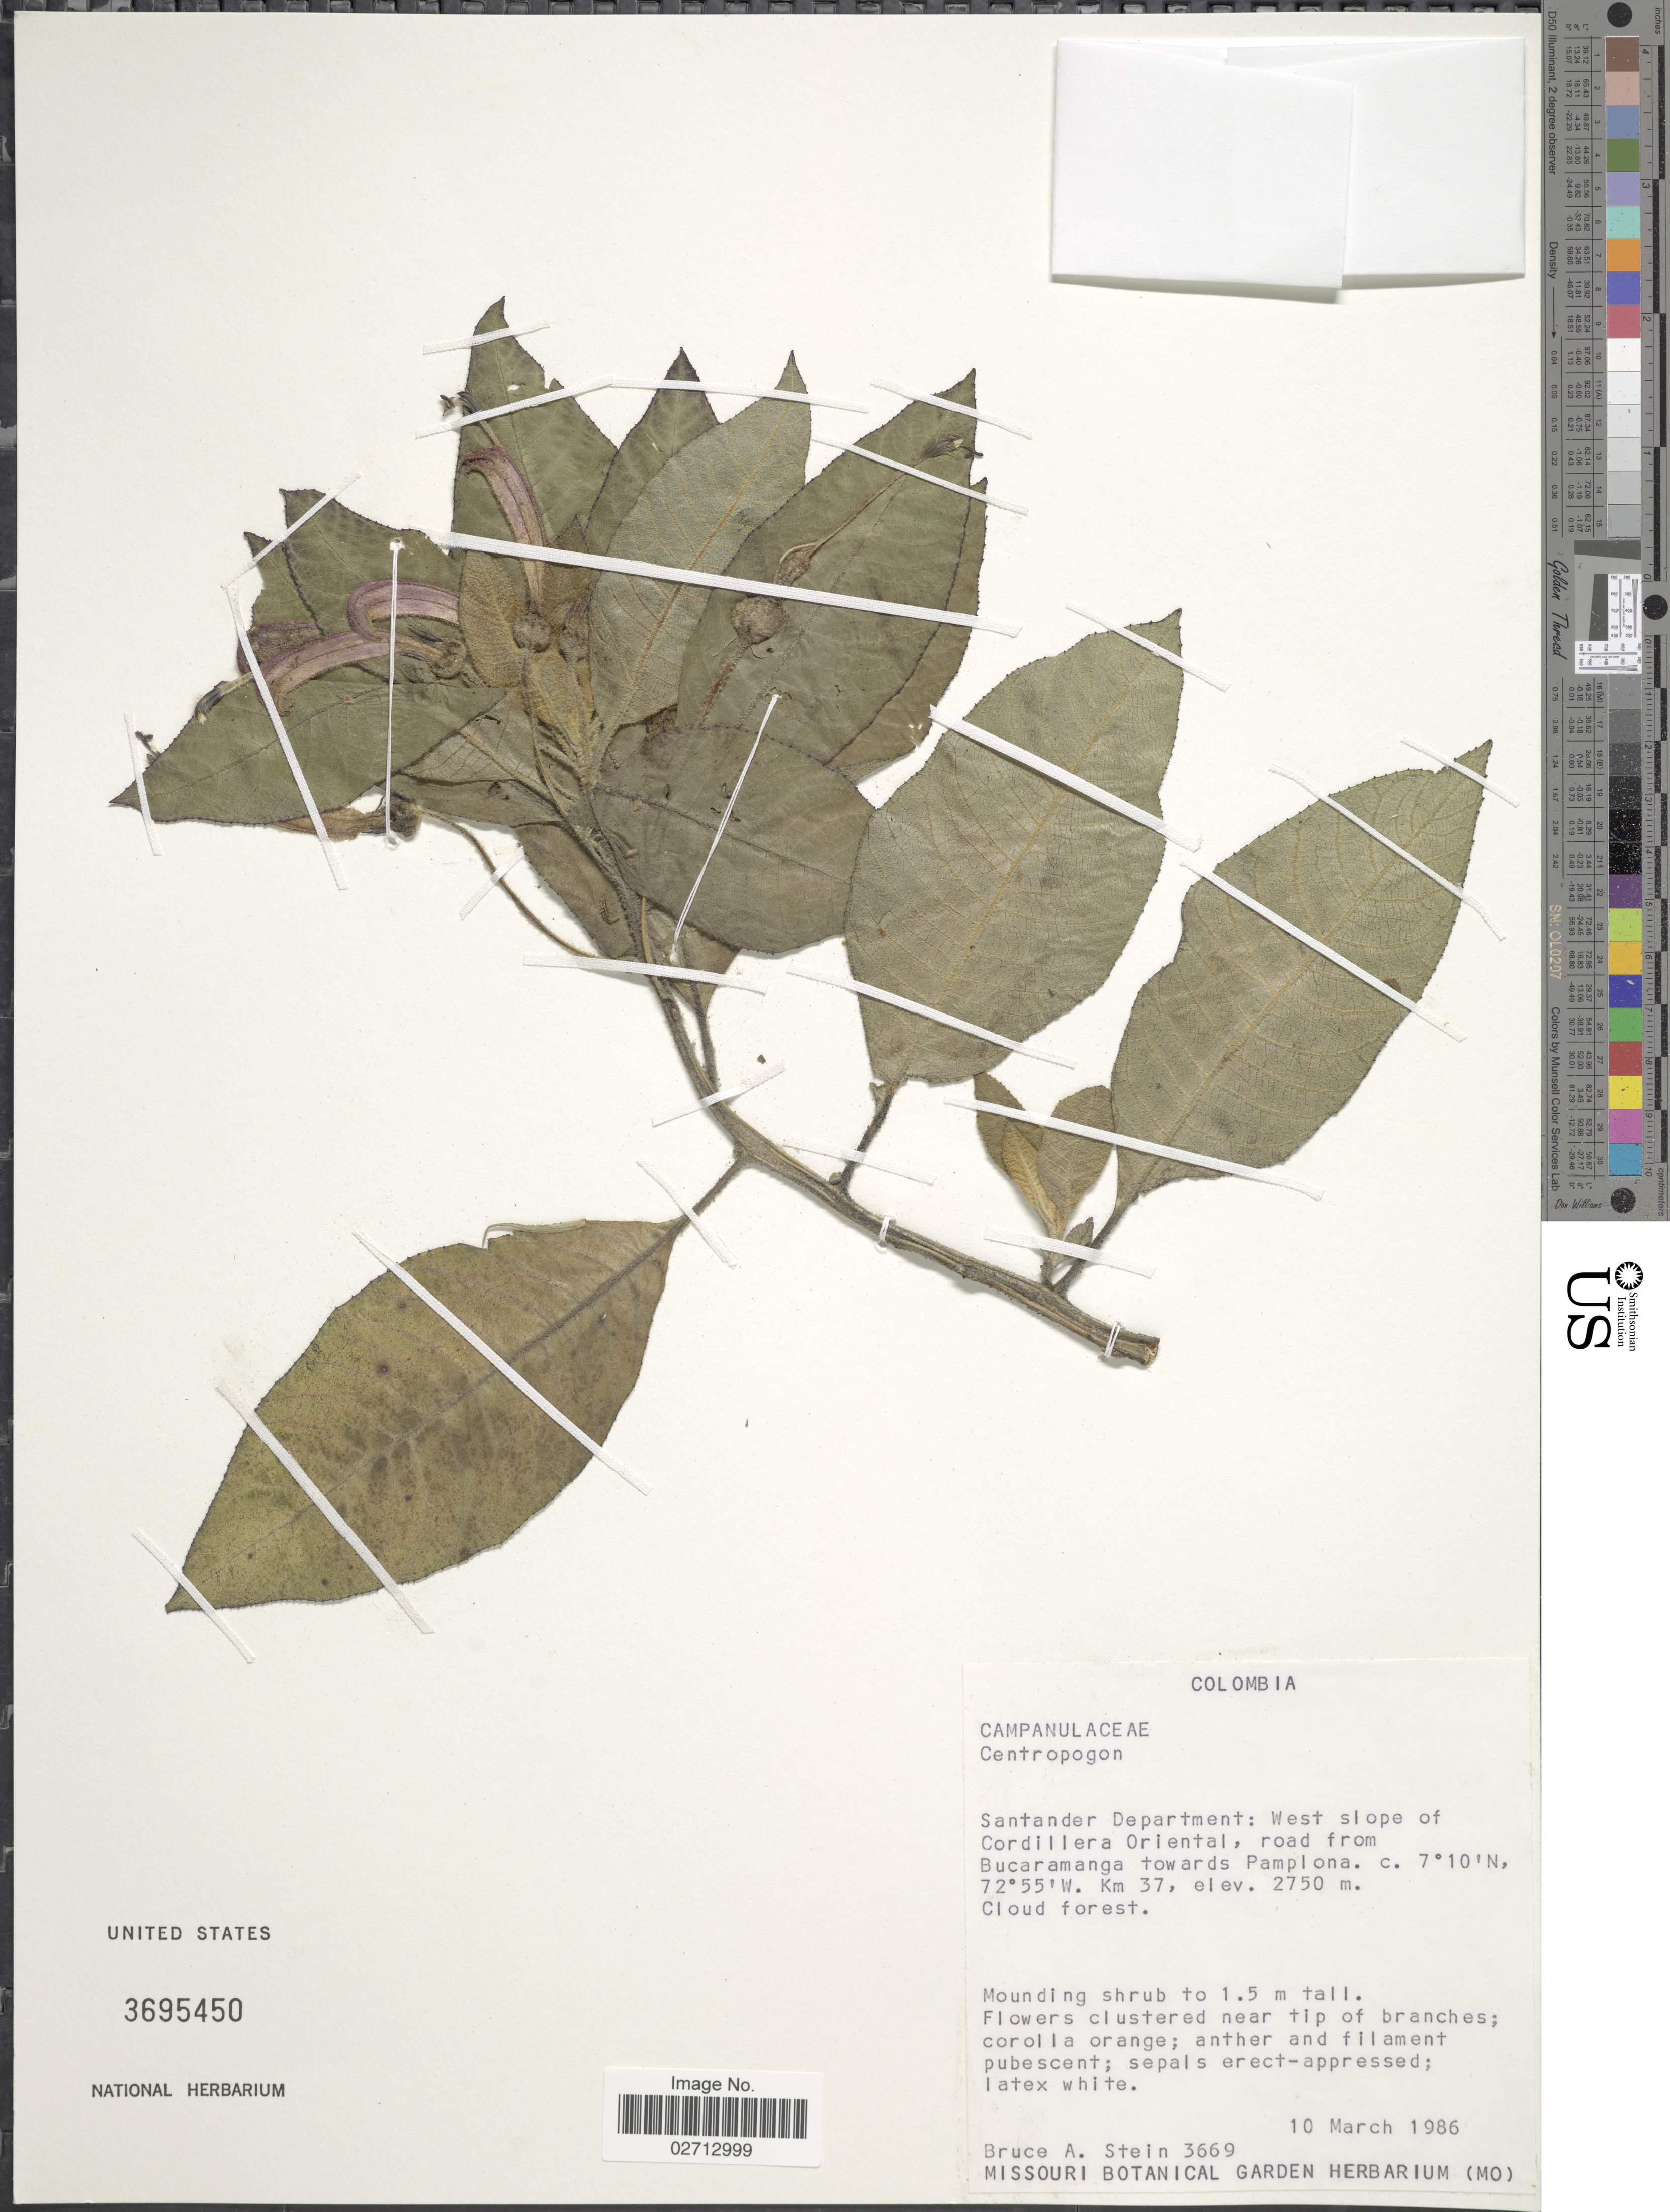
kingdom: Plantae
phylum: Tracheophyta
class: Magnoliopsida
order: Asterales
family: Campanulaceae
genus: Centropogon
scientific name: Centropogon sp.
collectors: B. A. Stein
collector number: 3669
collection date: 1986-03-10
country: Colombia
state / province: Santander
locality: West slope of Cordillera Oriental, road from Bucaramanga towards Pamplona. Km 37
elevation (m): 2750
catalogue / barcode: US 3695450